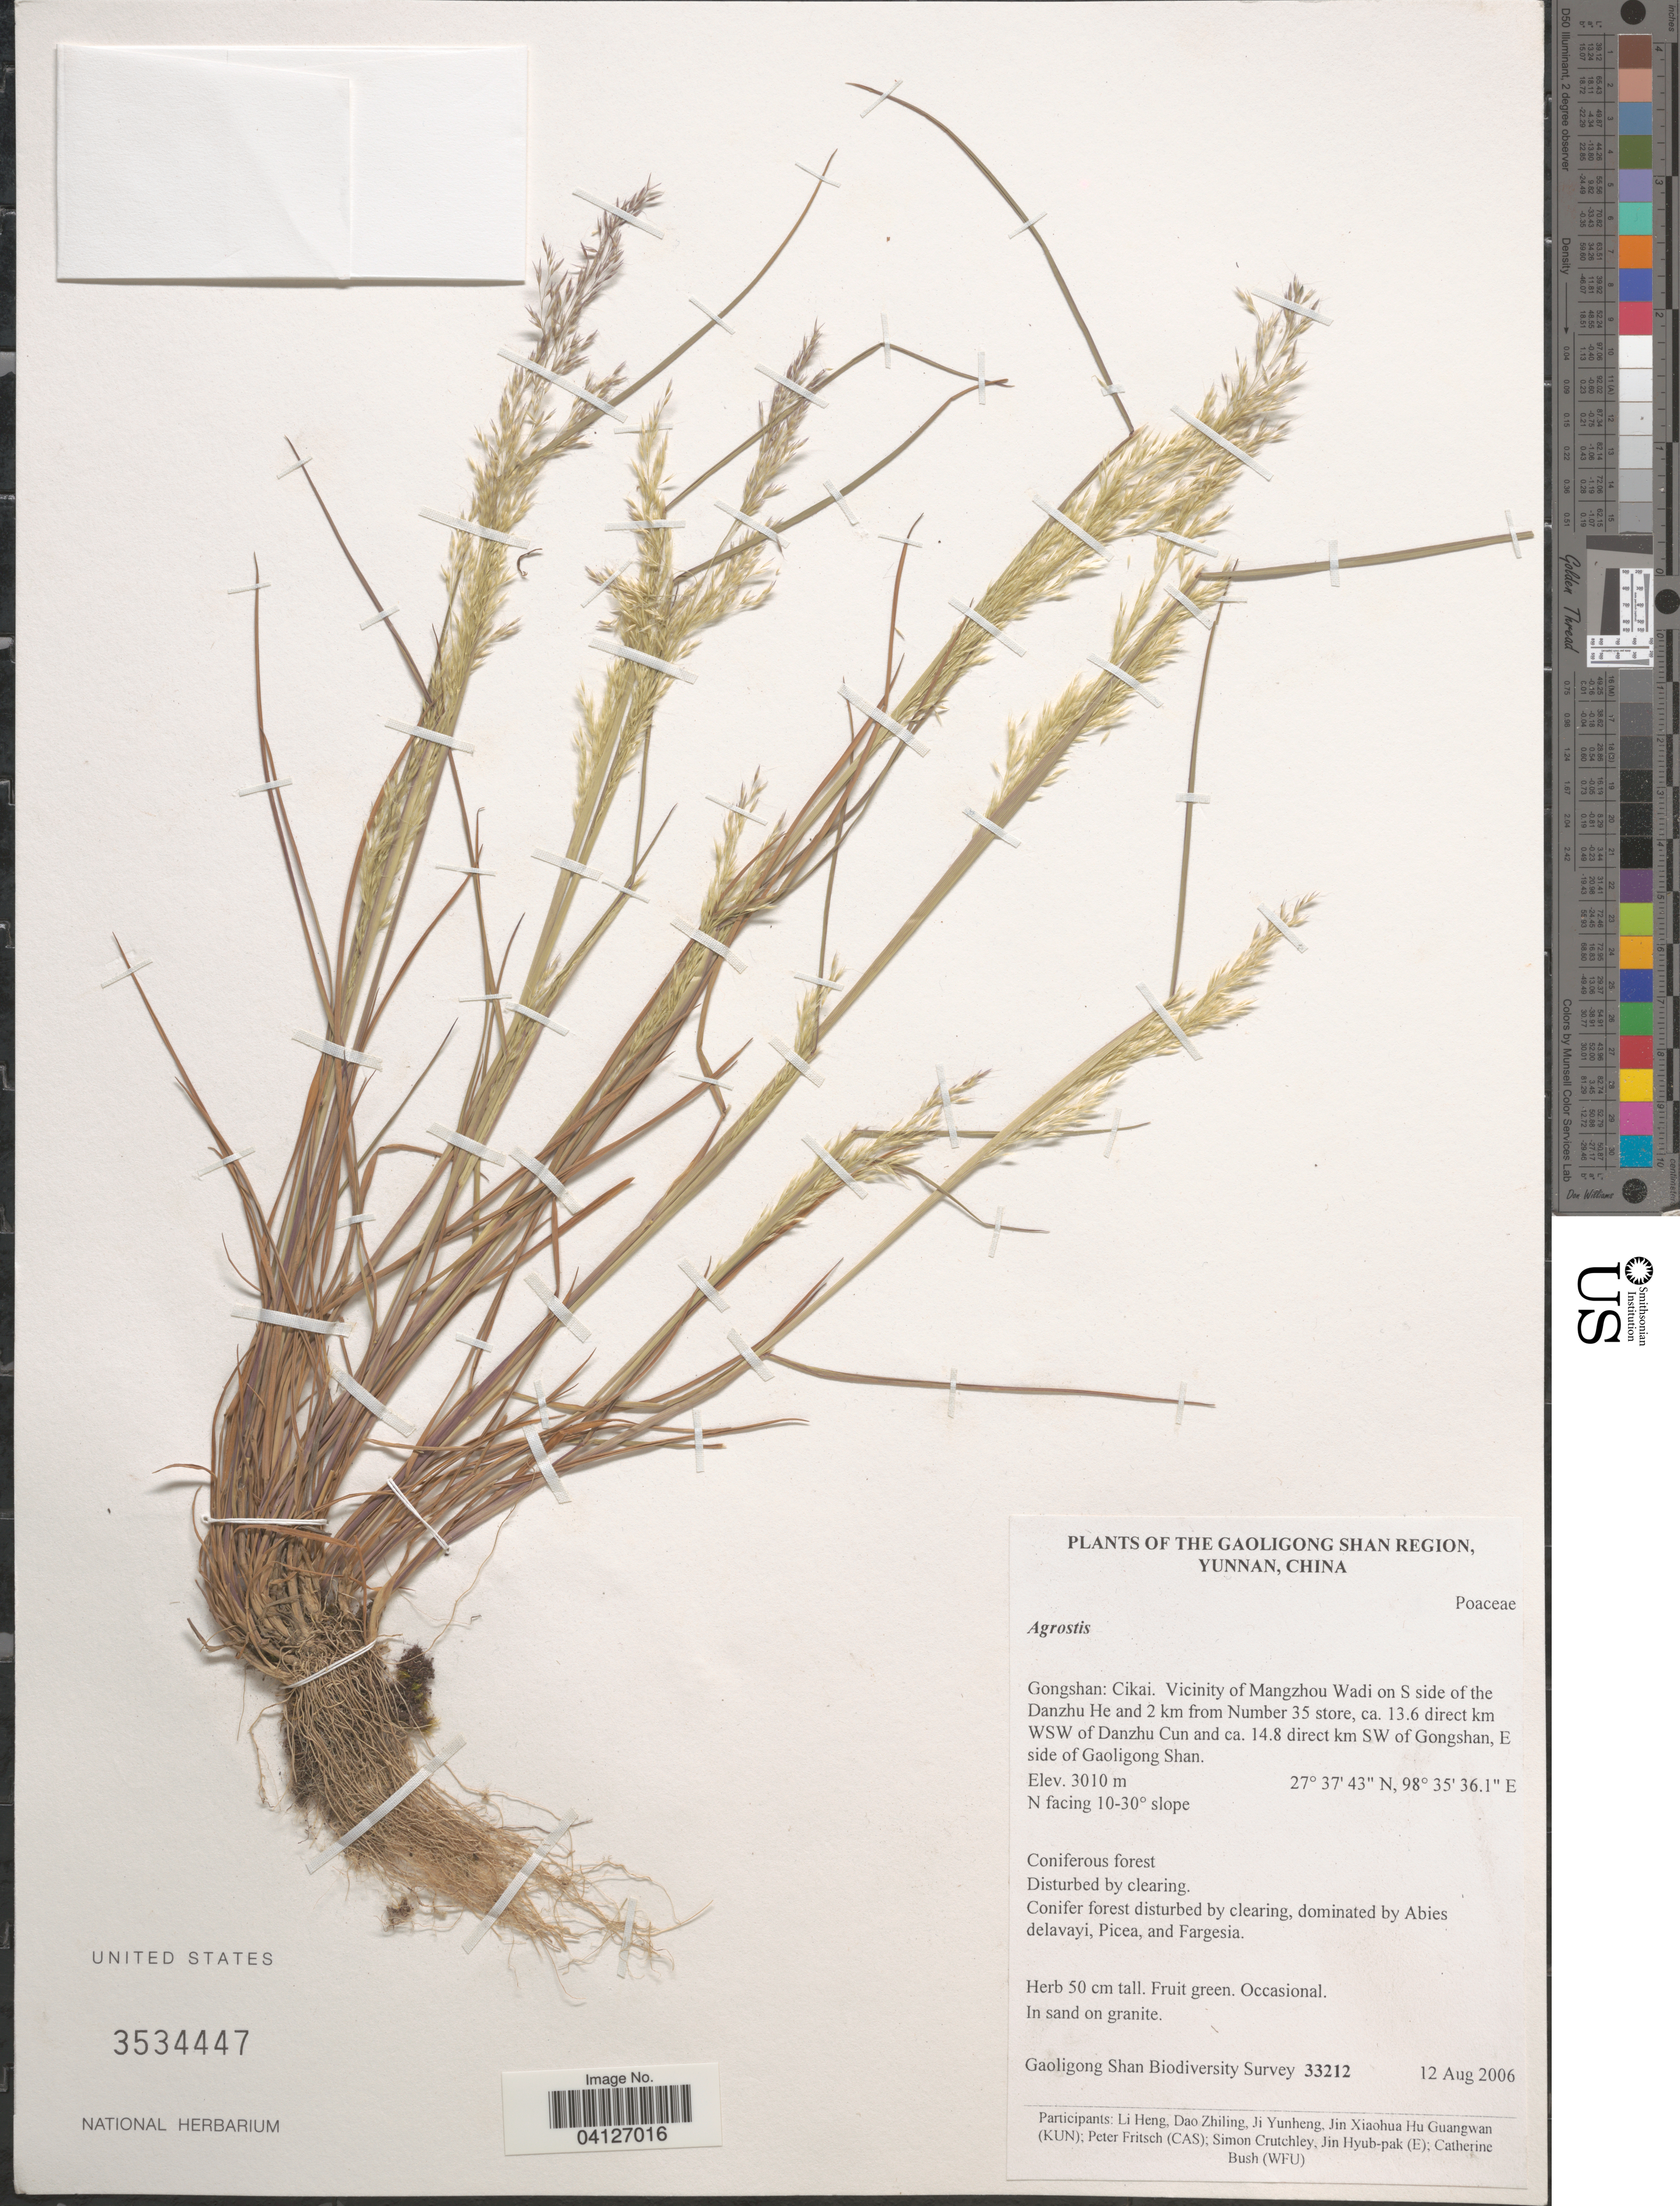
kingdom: Plantae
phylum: Tracheophyta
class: Liliopsida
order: Poales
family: Poaceae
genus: Agrostis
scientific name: Agrostis sp.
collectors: L. Heng, D. Zhiling, J. Yunheng, J. Xiaohua & et al.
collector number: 33212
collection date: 2006-08-12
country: China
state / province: Yunnan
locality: The Gaoligong Shan Region. Gongshan: Cikai. Vicinity of Mangzhou Wadi on S side of the Danzhu He and 2 km from Number 35 store, ca. 13.6 direct km WSW of Danzhu Cun and ca. 14.8 direct km SW of Gongshan, E side of Gaoligong Shan. N facing 10-30° slope. Gaoligong Shan Biodiversity Survey.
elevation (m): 3010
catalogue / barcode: US 3534447